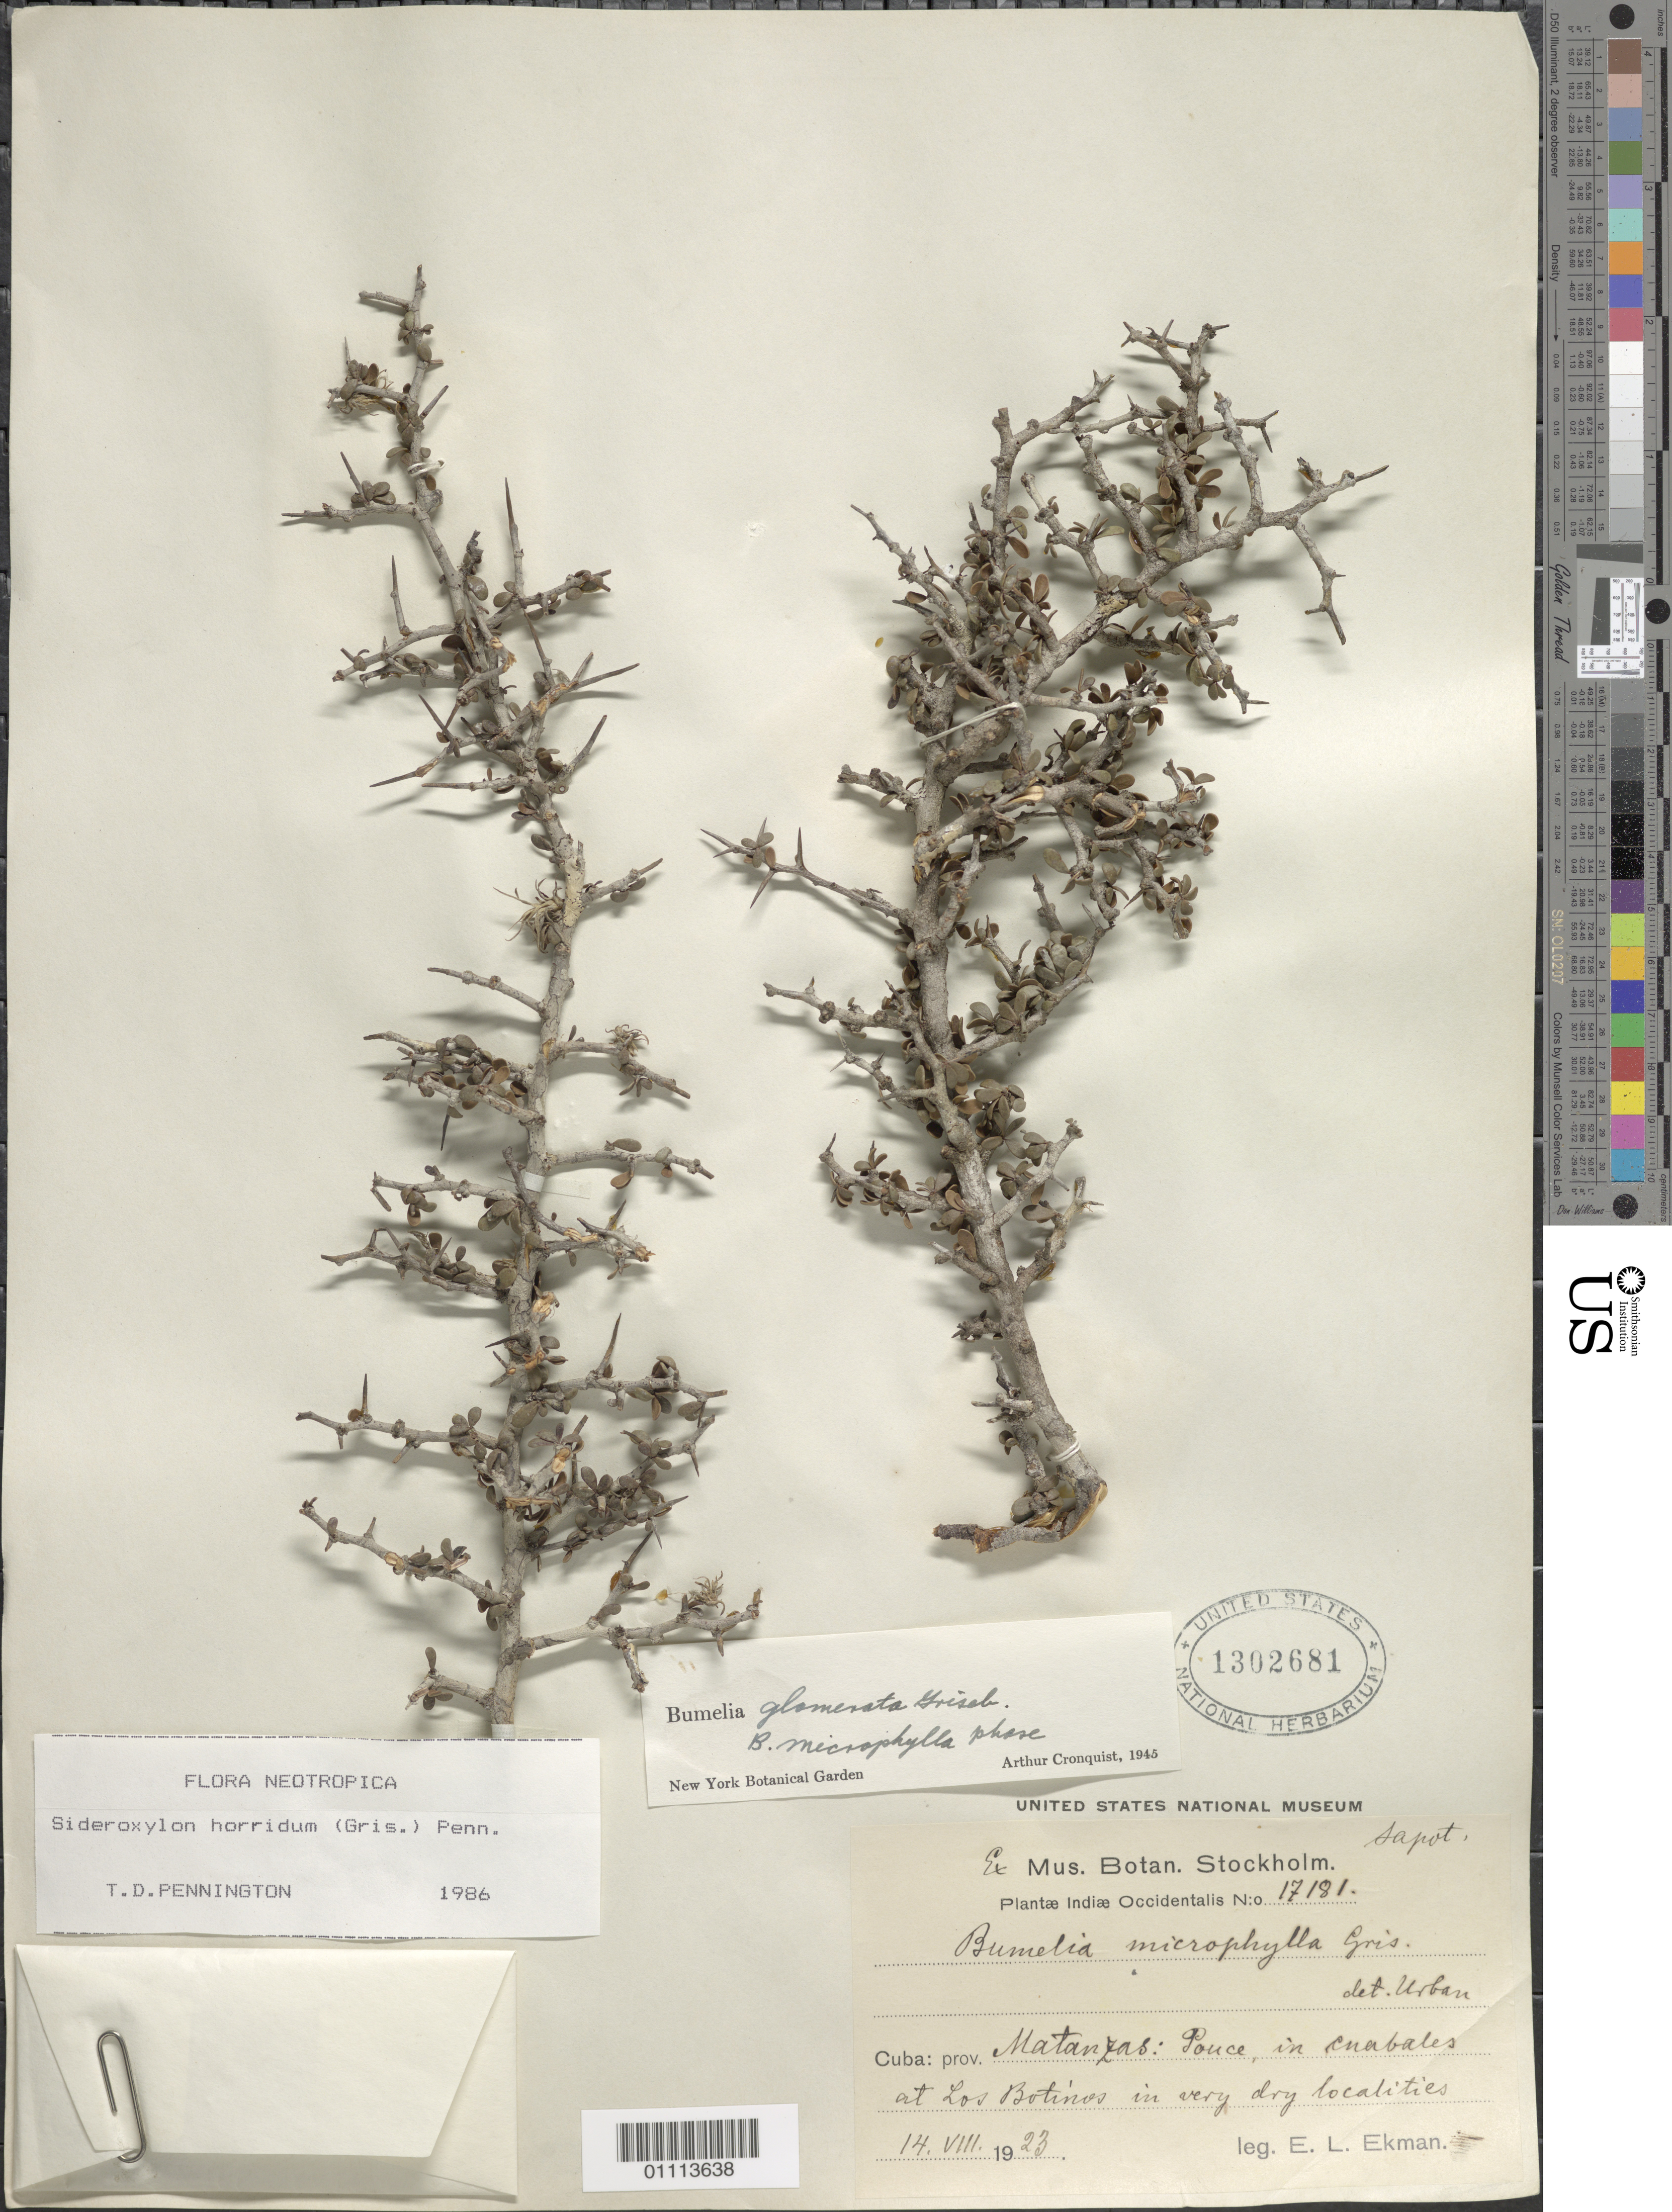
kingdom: Plantae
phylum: Tracheophyta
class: Magnoliopsida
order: Ericales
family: Sapotaceae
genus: Sideroxylon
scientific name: Sideroxylon horridum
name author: (Griseb.) T.D. Penn.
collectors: E. L. Ekman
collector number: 17181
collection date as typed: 14 Aug 1923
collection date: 1923-08-14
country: Cuba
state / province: Matanzas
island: Cuba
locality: Pouce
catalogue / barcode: US 1302681